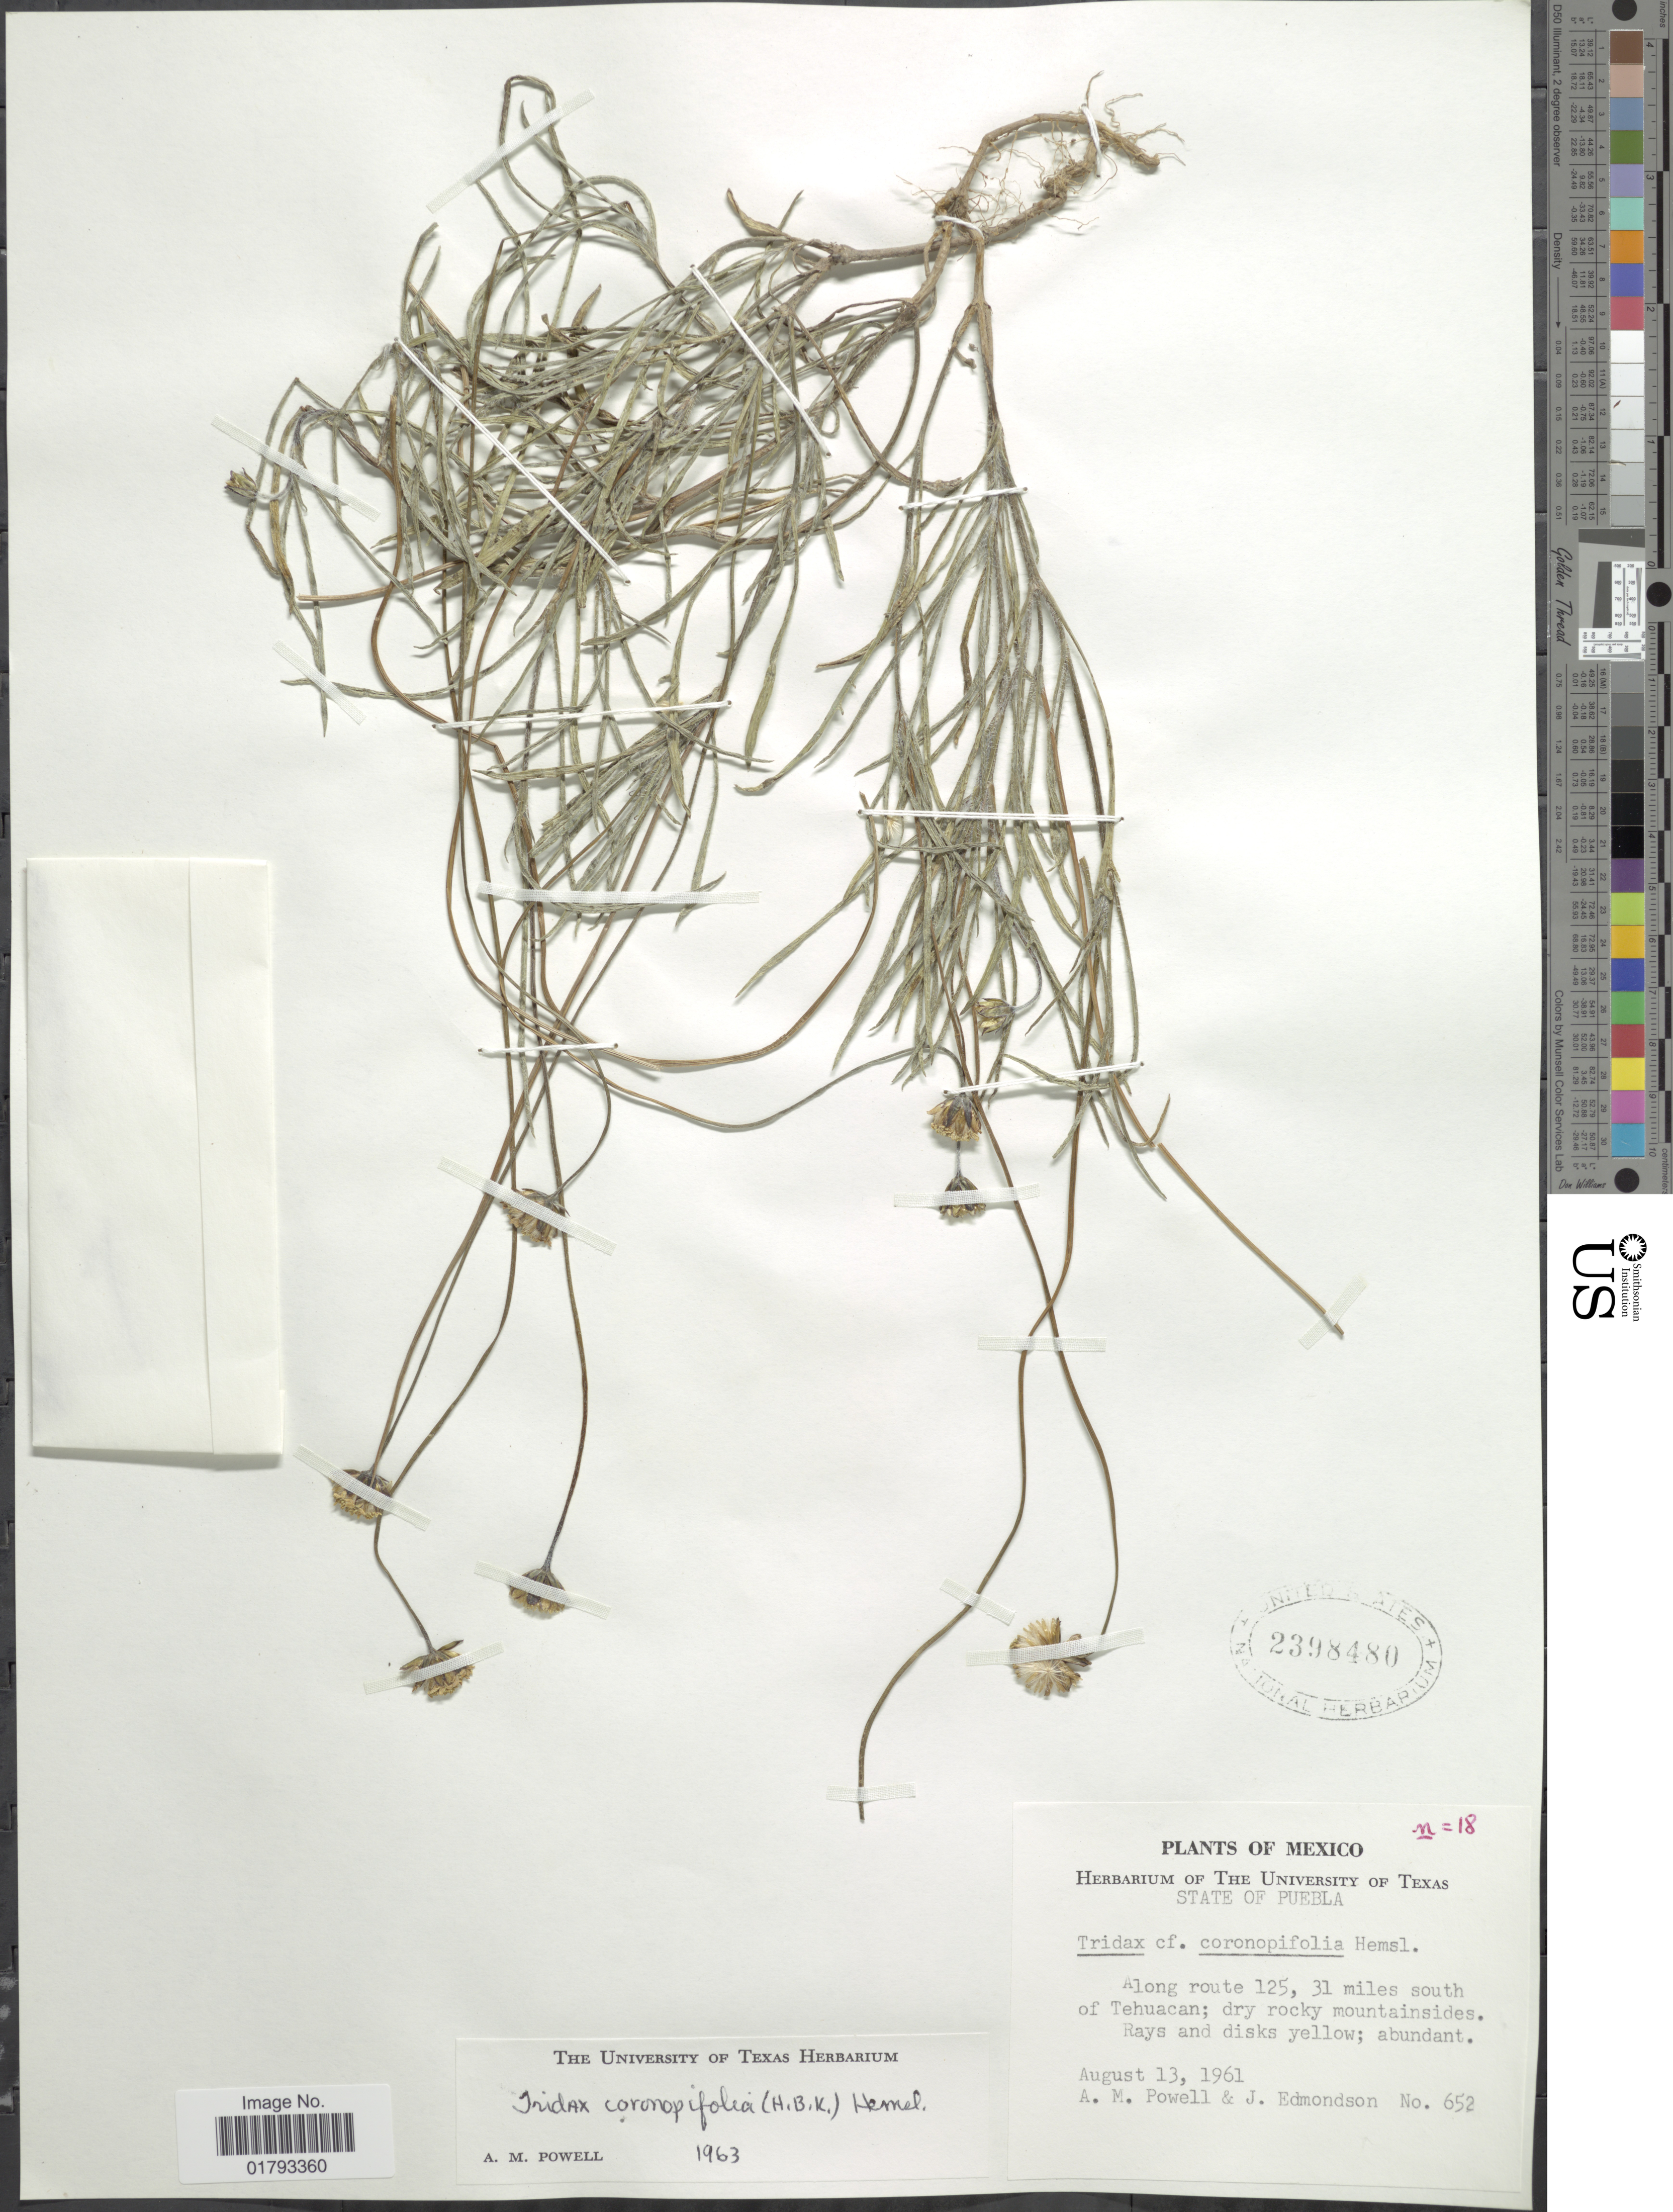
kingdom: Plantae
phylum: Tracheophyta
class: Magnoliopsida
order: Asterales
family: Asteraceae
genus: Tridax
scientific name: Tridax coronopifolia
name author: (Kunth) Hemsl.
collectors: A. M. Powell & J. Edmondson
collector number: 652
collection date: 1961-08-13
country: Mexico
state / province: Puebla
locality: State of Puebla, Along route 125, 31 miles south of Tehuacan.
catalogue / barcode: US 2398480